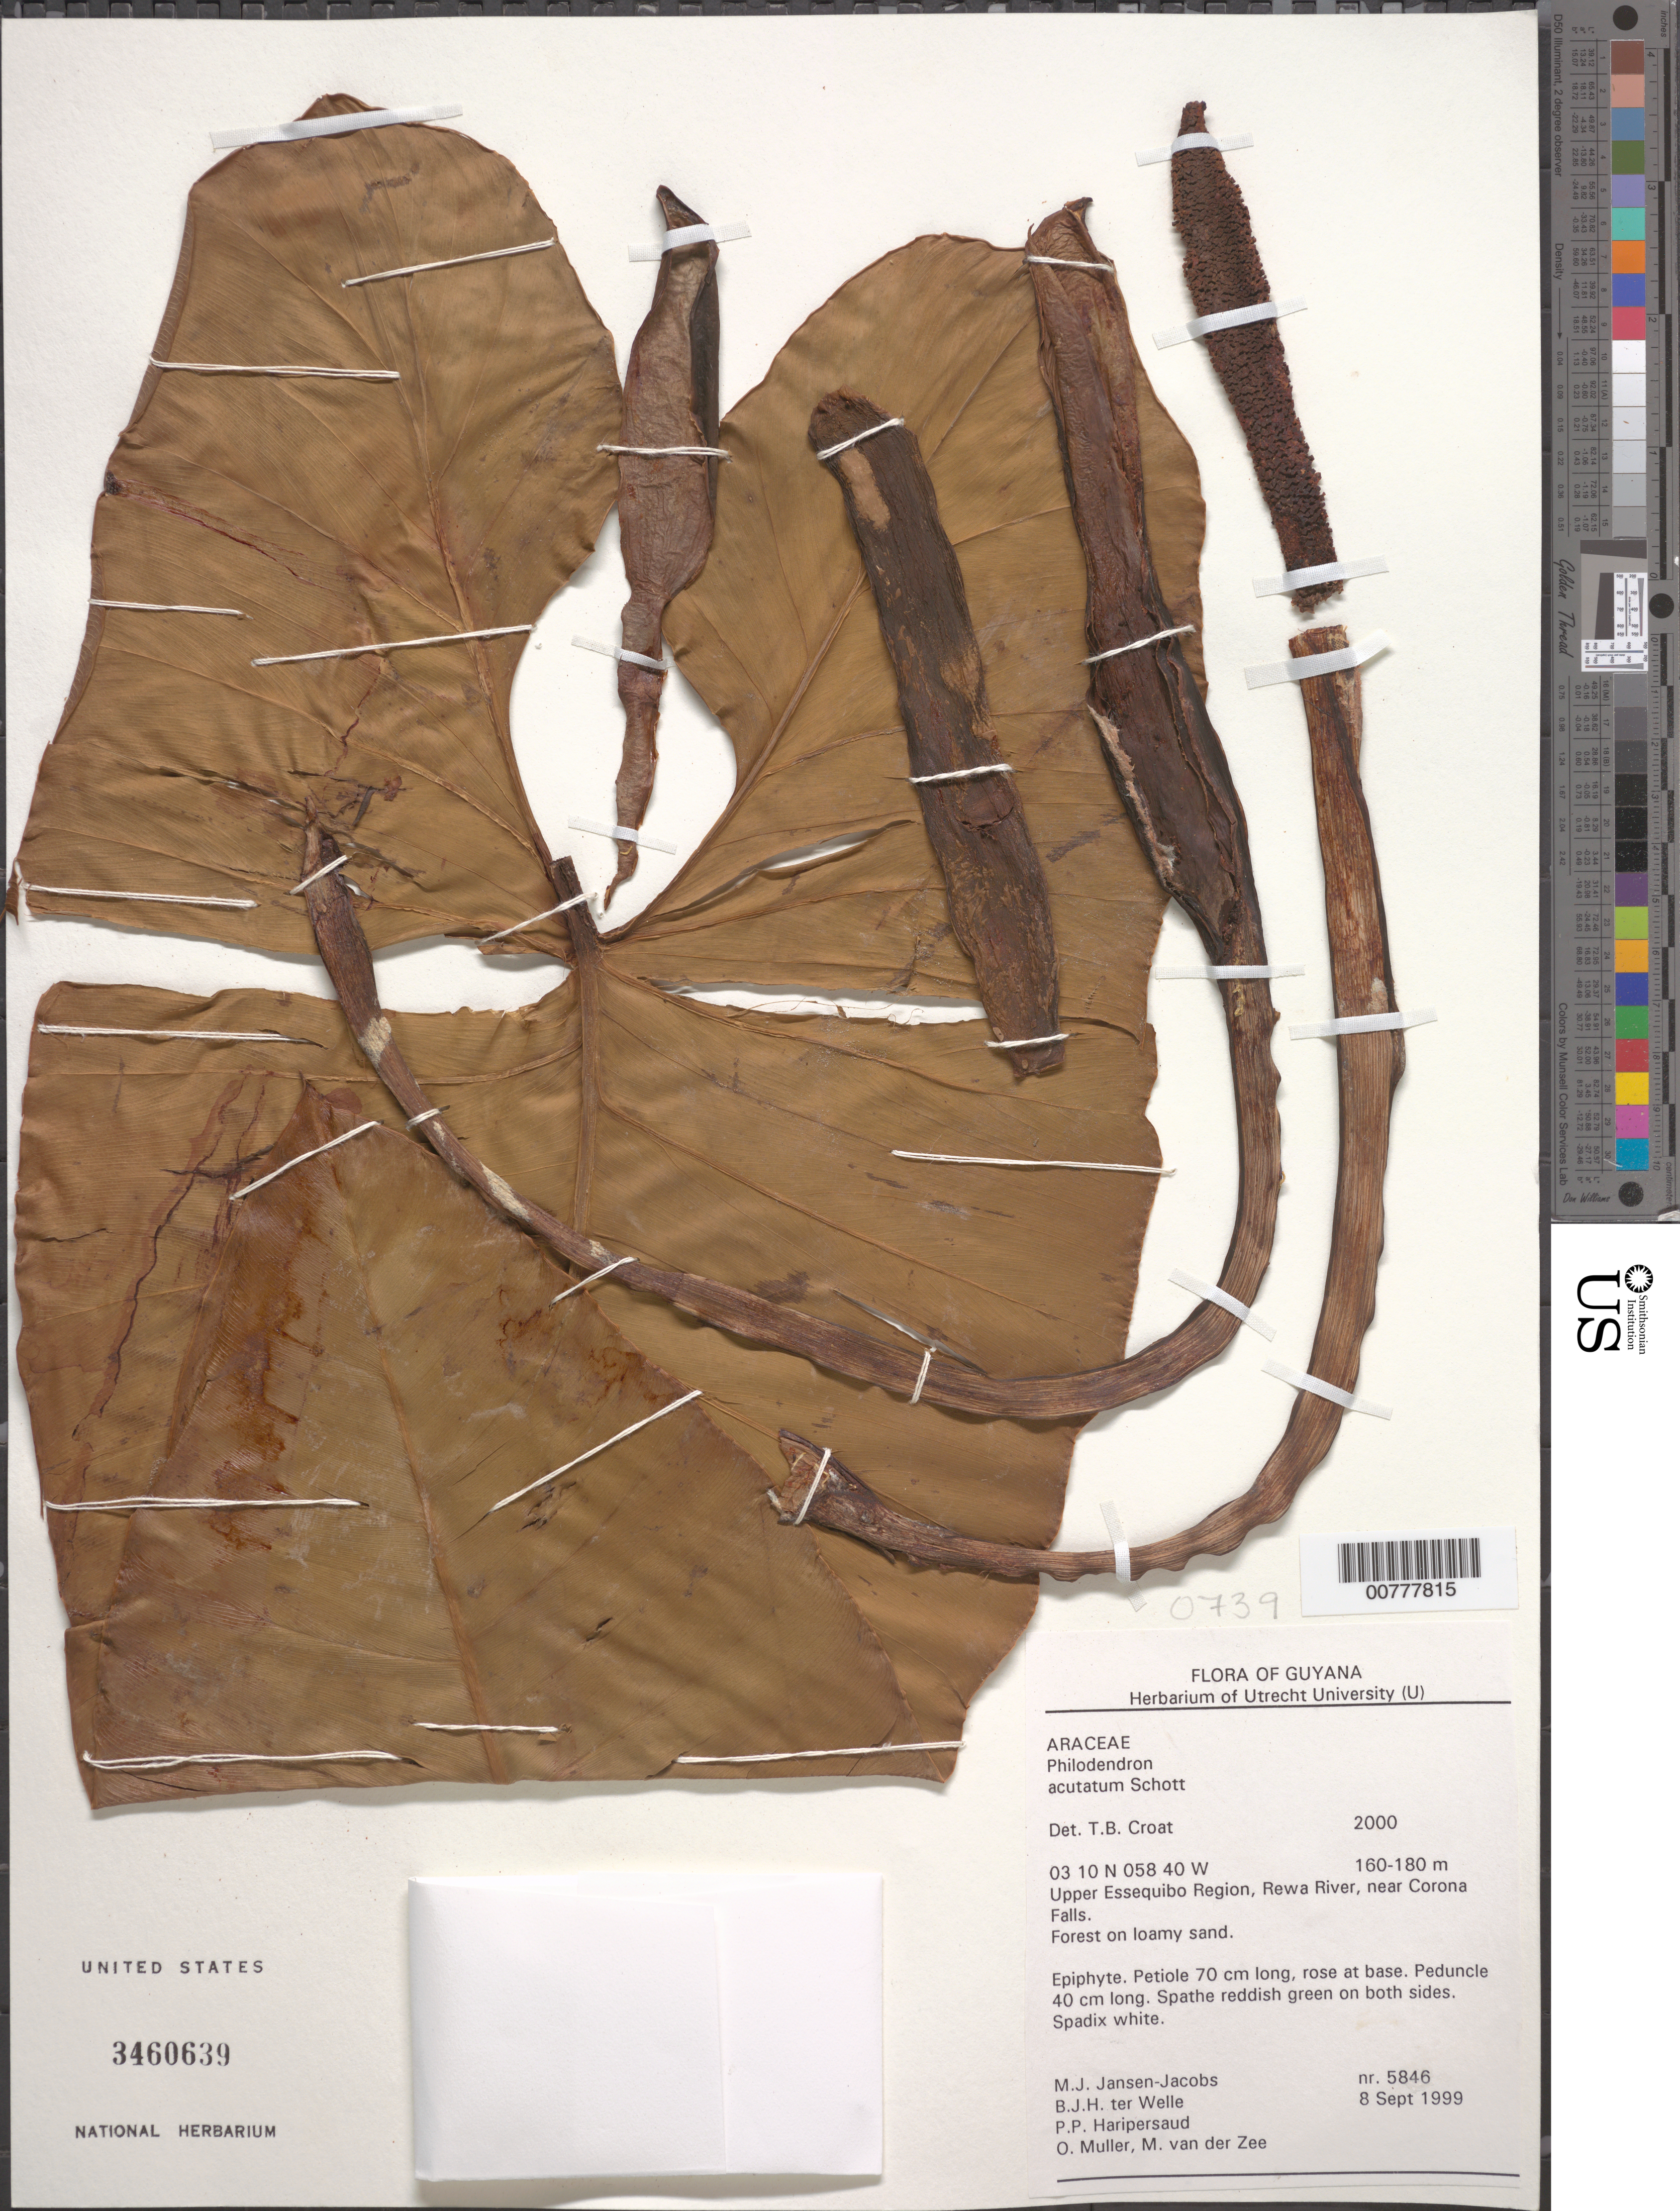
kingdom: Plantae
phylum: Tracheophyta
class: Liliopsida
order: Alismatales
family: Araceae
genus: Philodendron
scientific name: Philodendron acutatum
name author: Schott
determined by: Croat, Thomas B., Missouri Botanical Garden (MO)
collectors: M. J. Jansen-Jacobs, B. Welle, P. Haripersaud, O. Muller & M. van der Zee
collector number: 5846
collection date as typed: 8-Sep-99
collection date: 1999-09-08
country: Guyana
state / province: U. Takutu-U. Essequibo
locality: Rewa River, near Corona Falls, Upper Essequibo Region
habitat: Forest on loamy sand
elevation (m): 160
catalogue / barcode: US 3460639